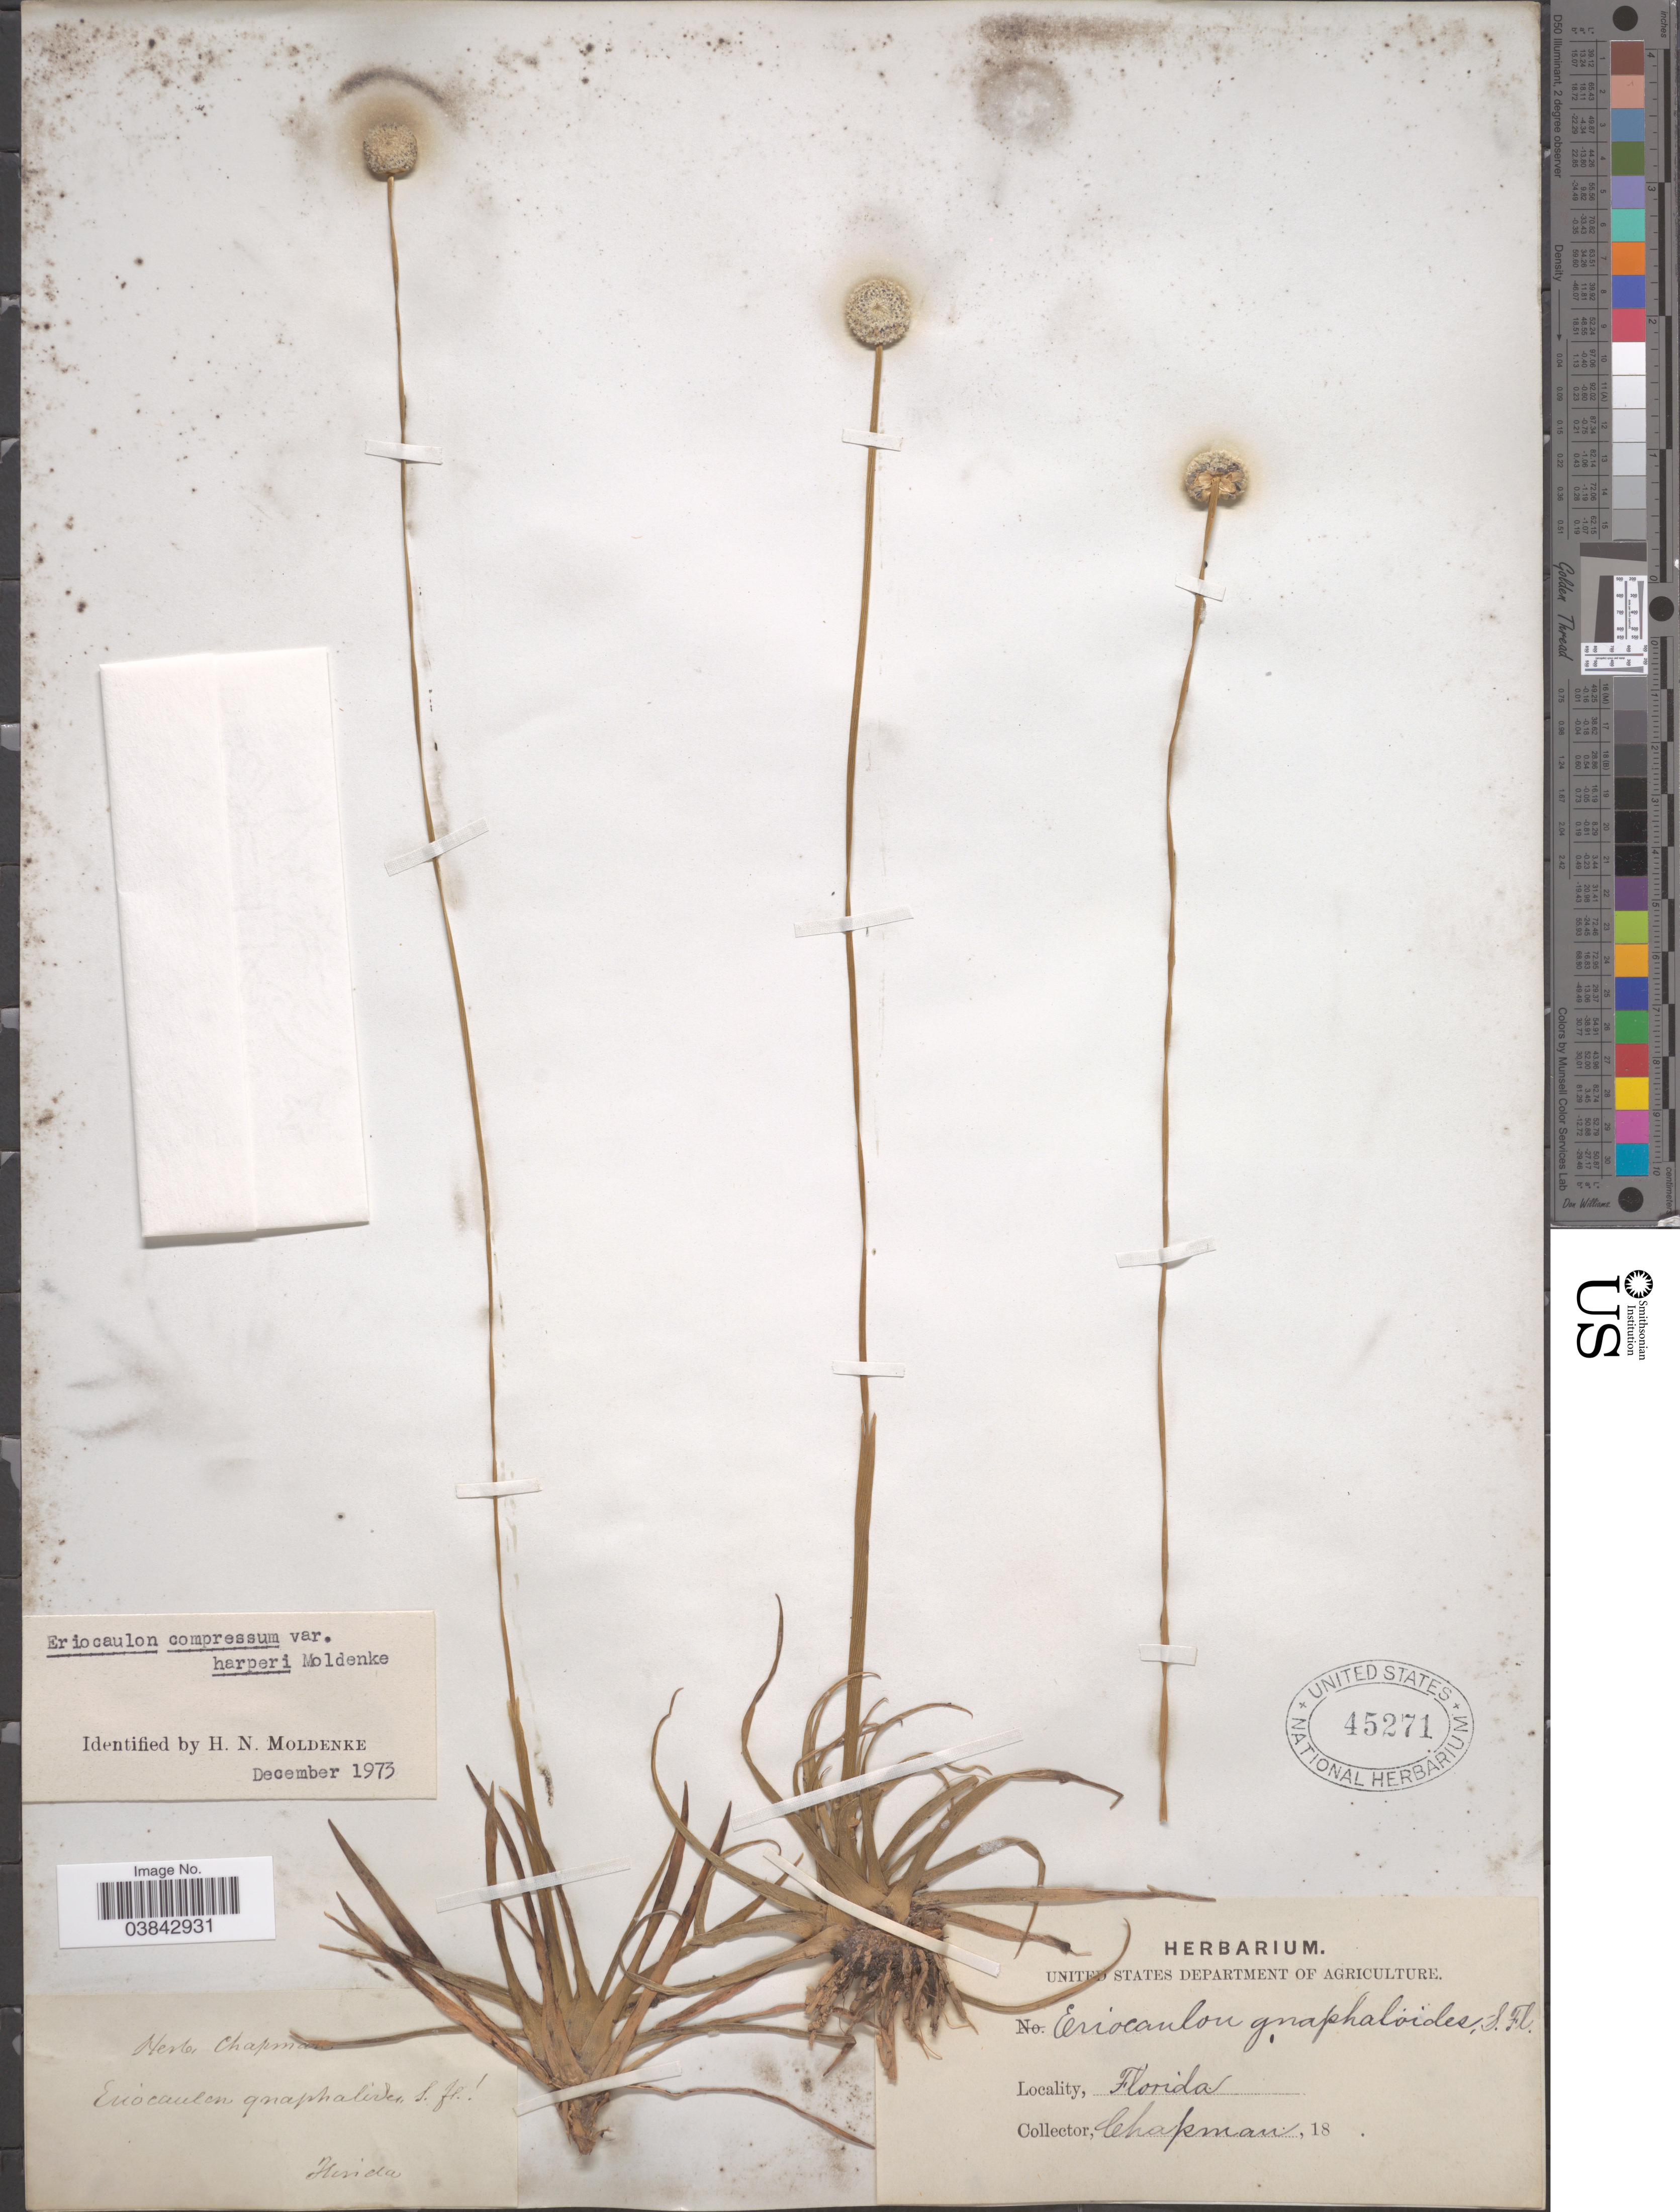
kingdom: Plantae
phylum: Tracheophyta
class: Liliopsida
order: Poales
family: Eriocaulaceae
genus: Eriocaulon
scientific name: Eriocaulon compressum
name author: Lam.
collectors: A. Chapman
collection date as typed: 18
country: United States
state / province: Florida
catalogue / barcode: US 45271